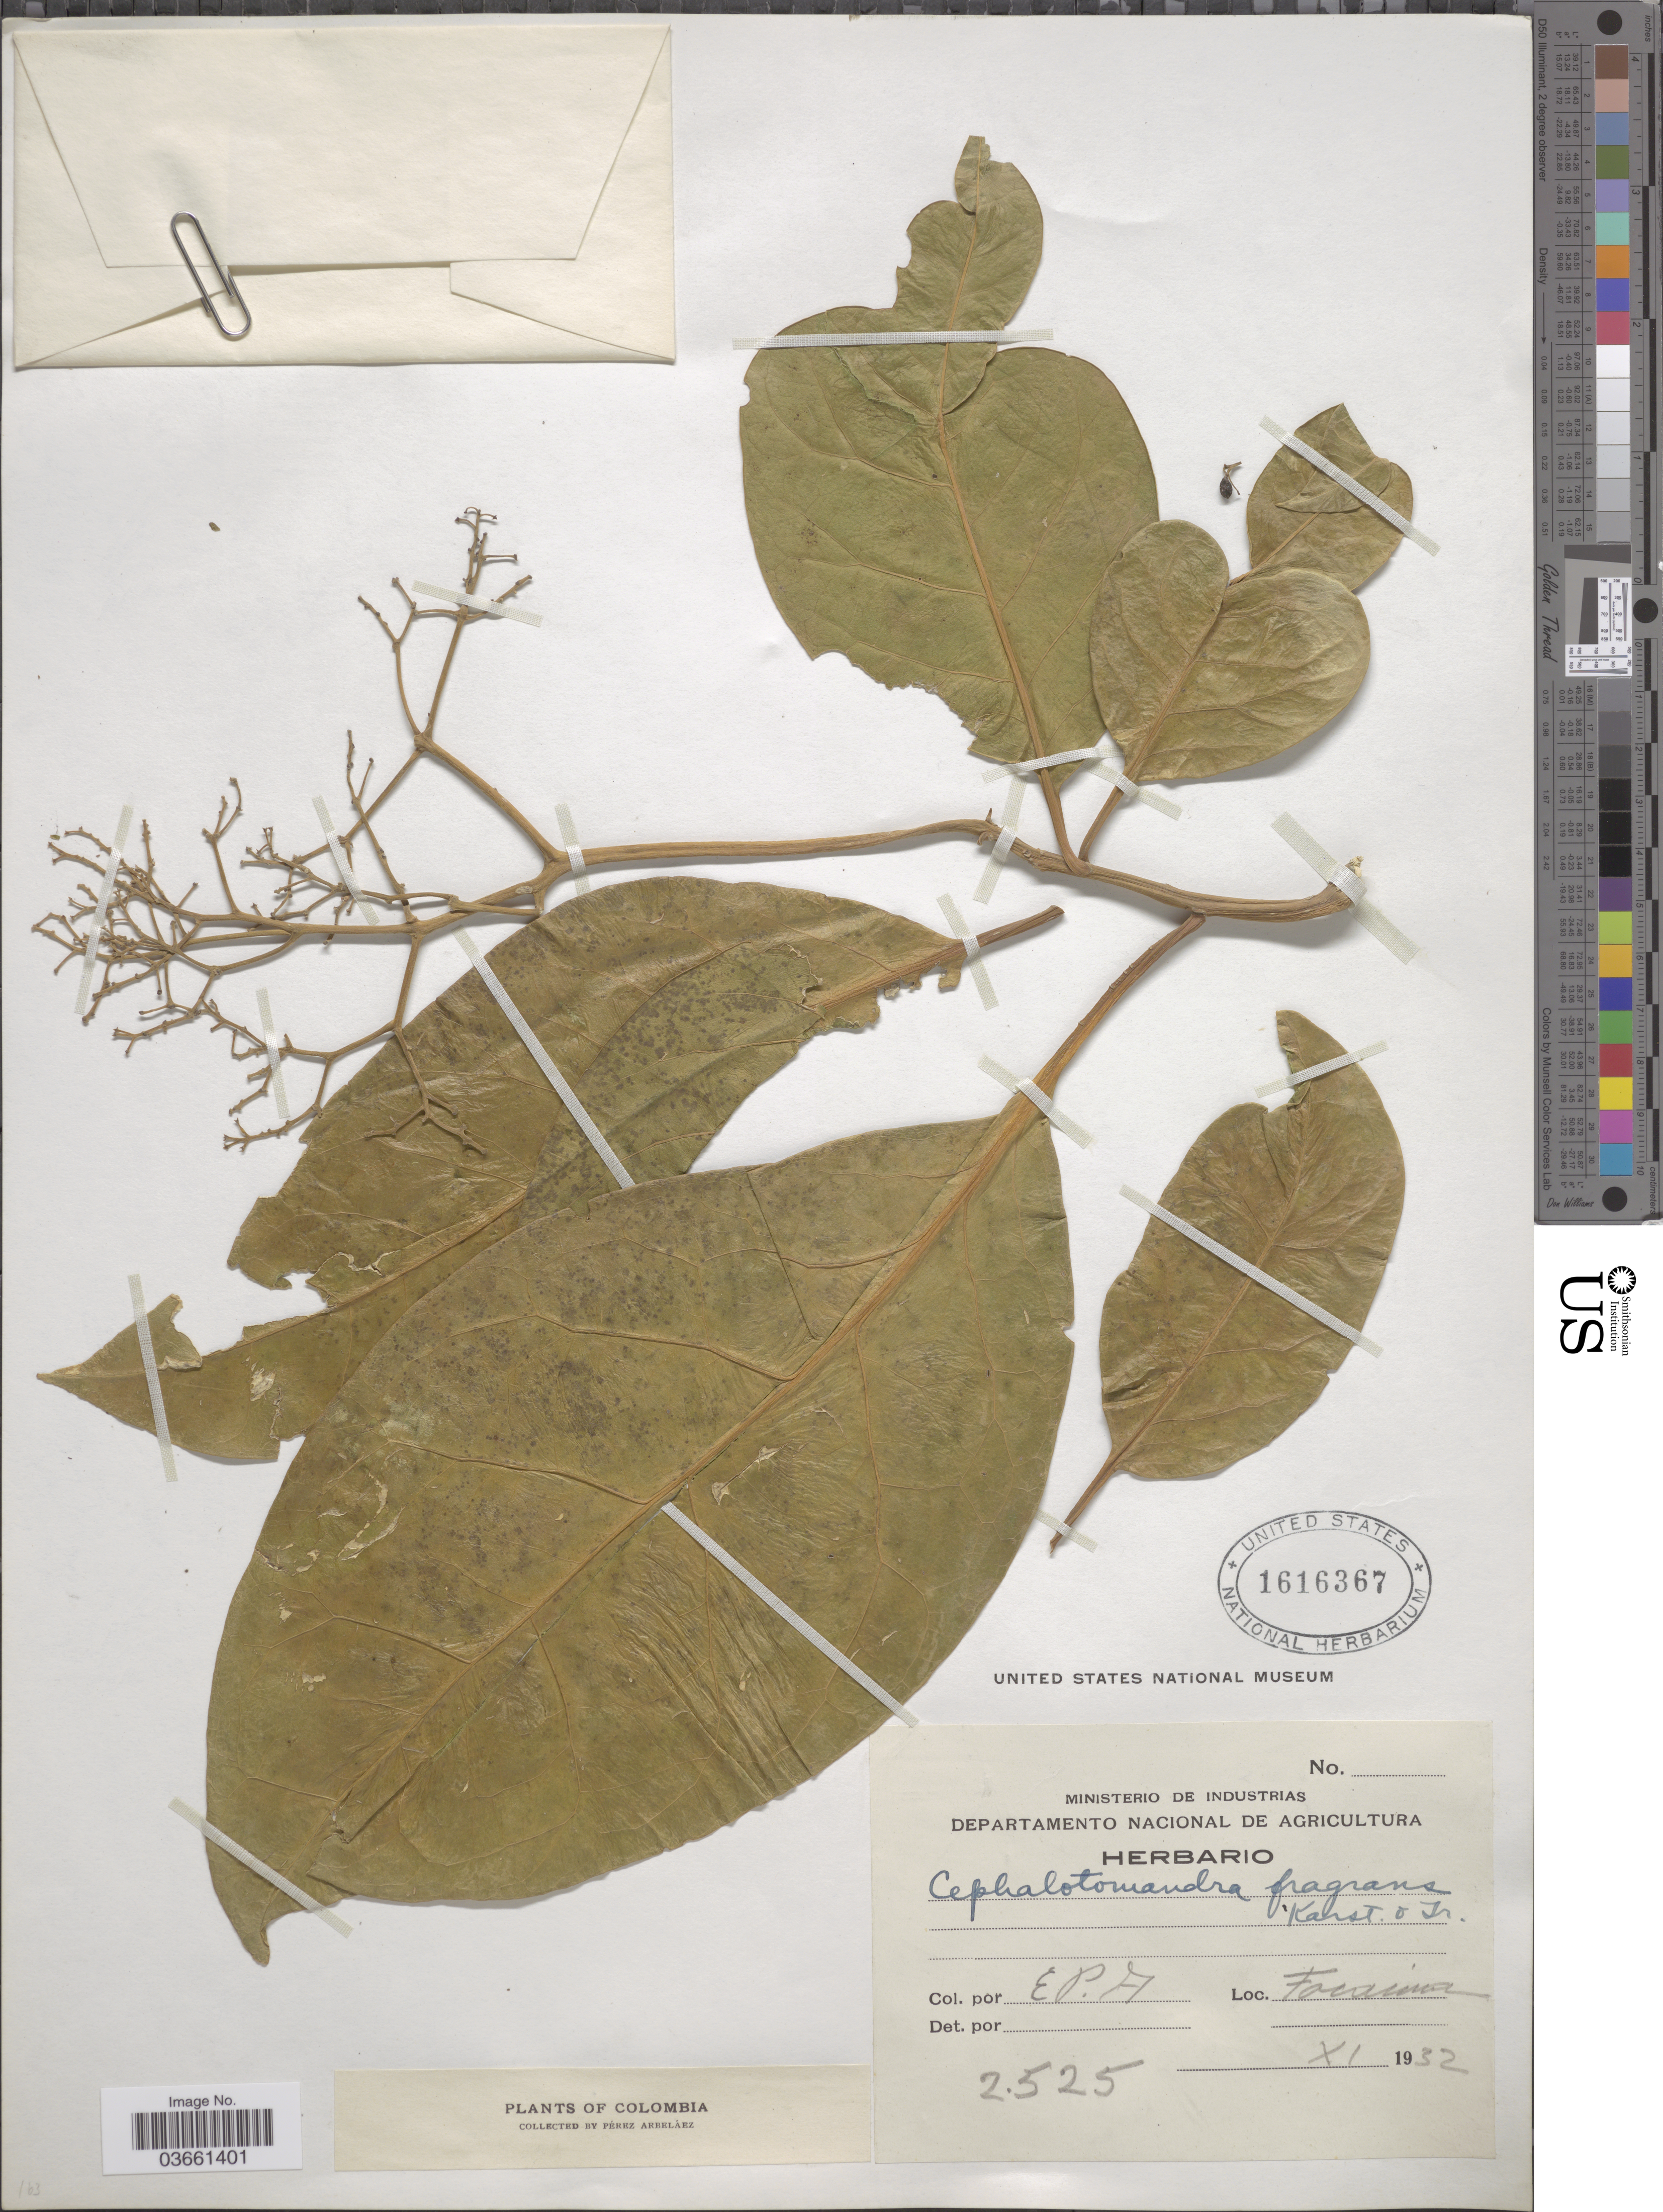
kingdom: Plantae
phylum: Tracheophyta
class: Magnoliopsida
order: Caryophyllales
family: Nyctaginaceae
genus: Cephalotomandra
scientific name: Cephalotomandra fragrans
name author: H. Karst. & Triana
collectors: E. Pérez Arbeláez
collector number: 2525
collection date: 1932-11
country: Colombia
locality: Tocaima.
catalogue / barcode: US 1616367